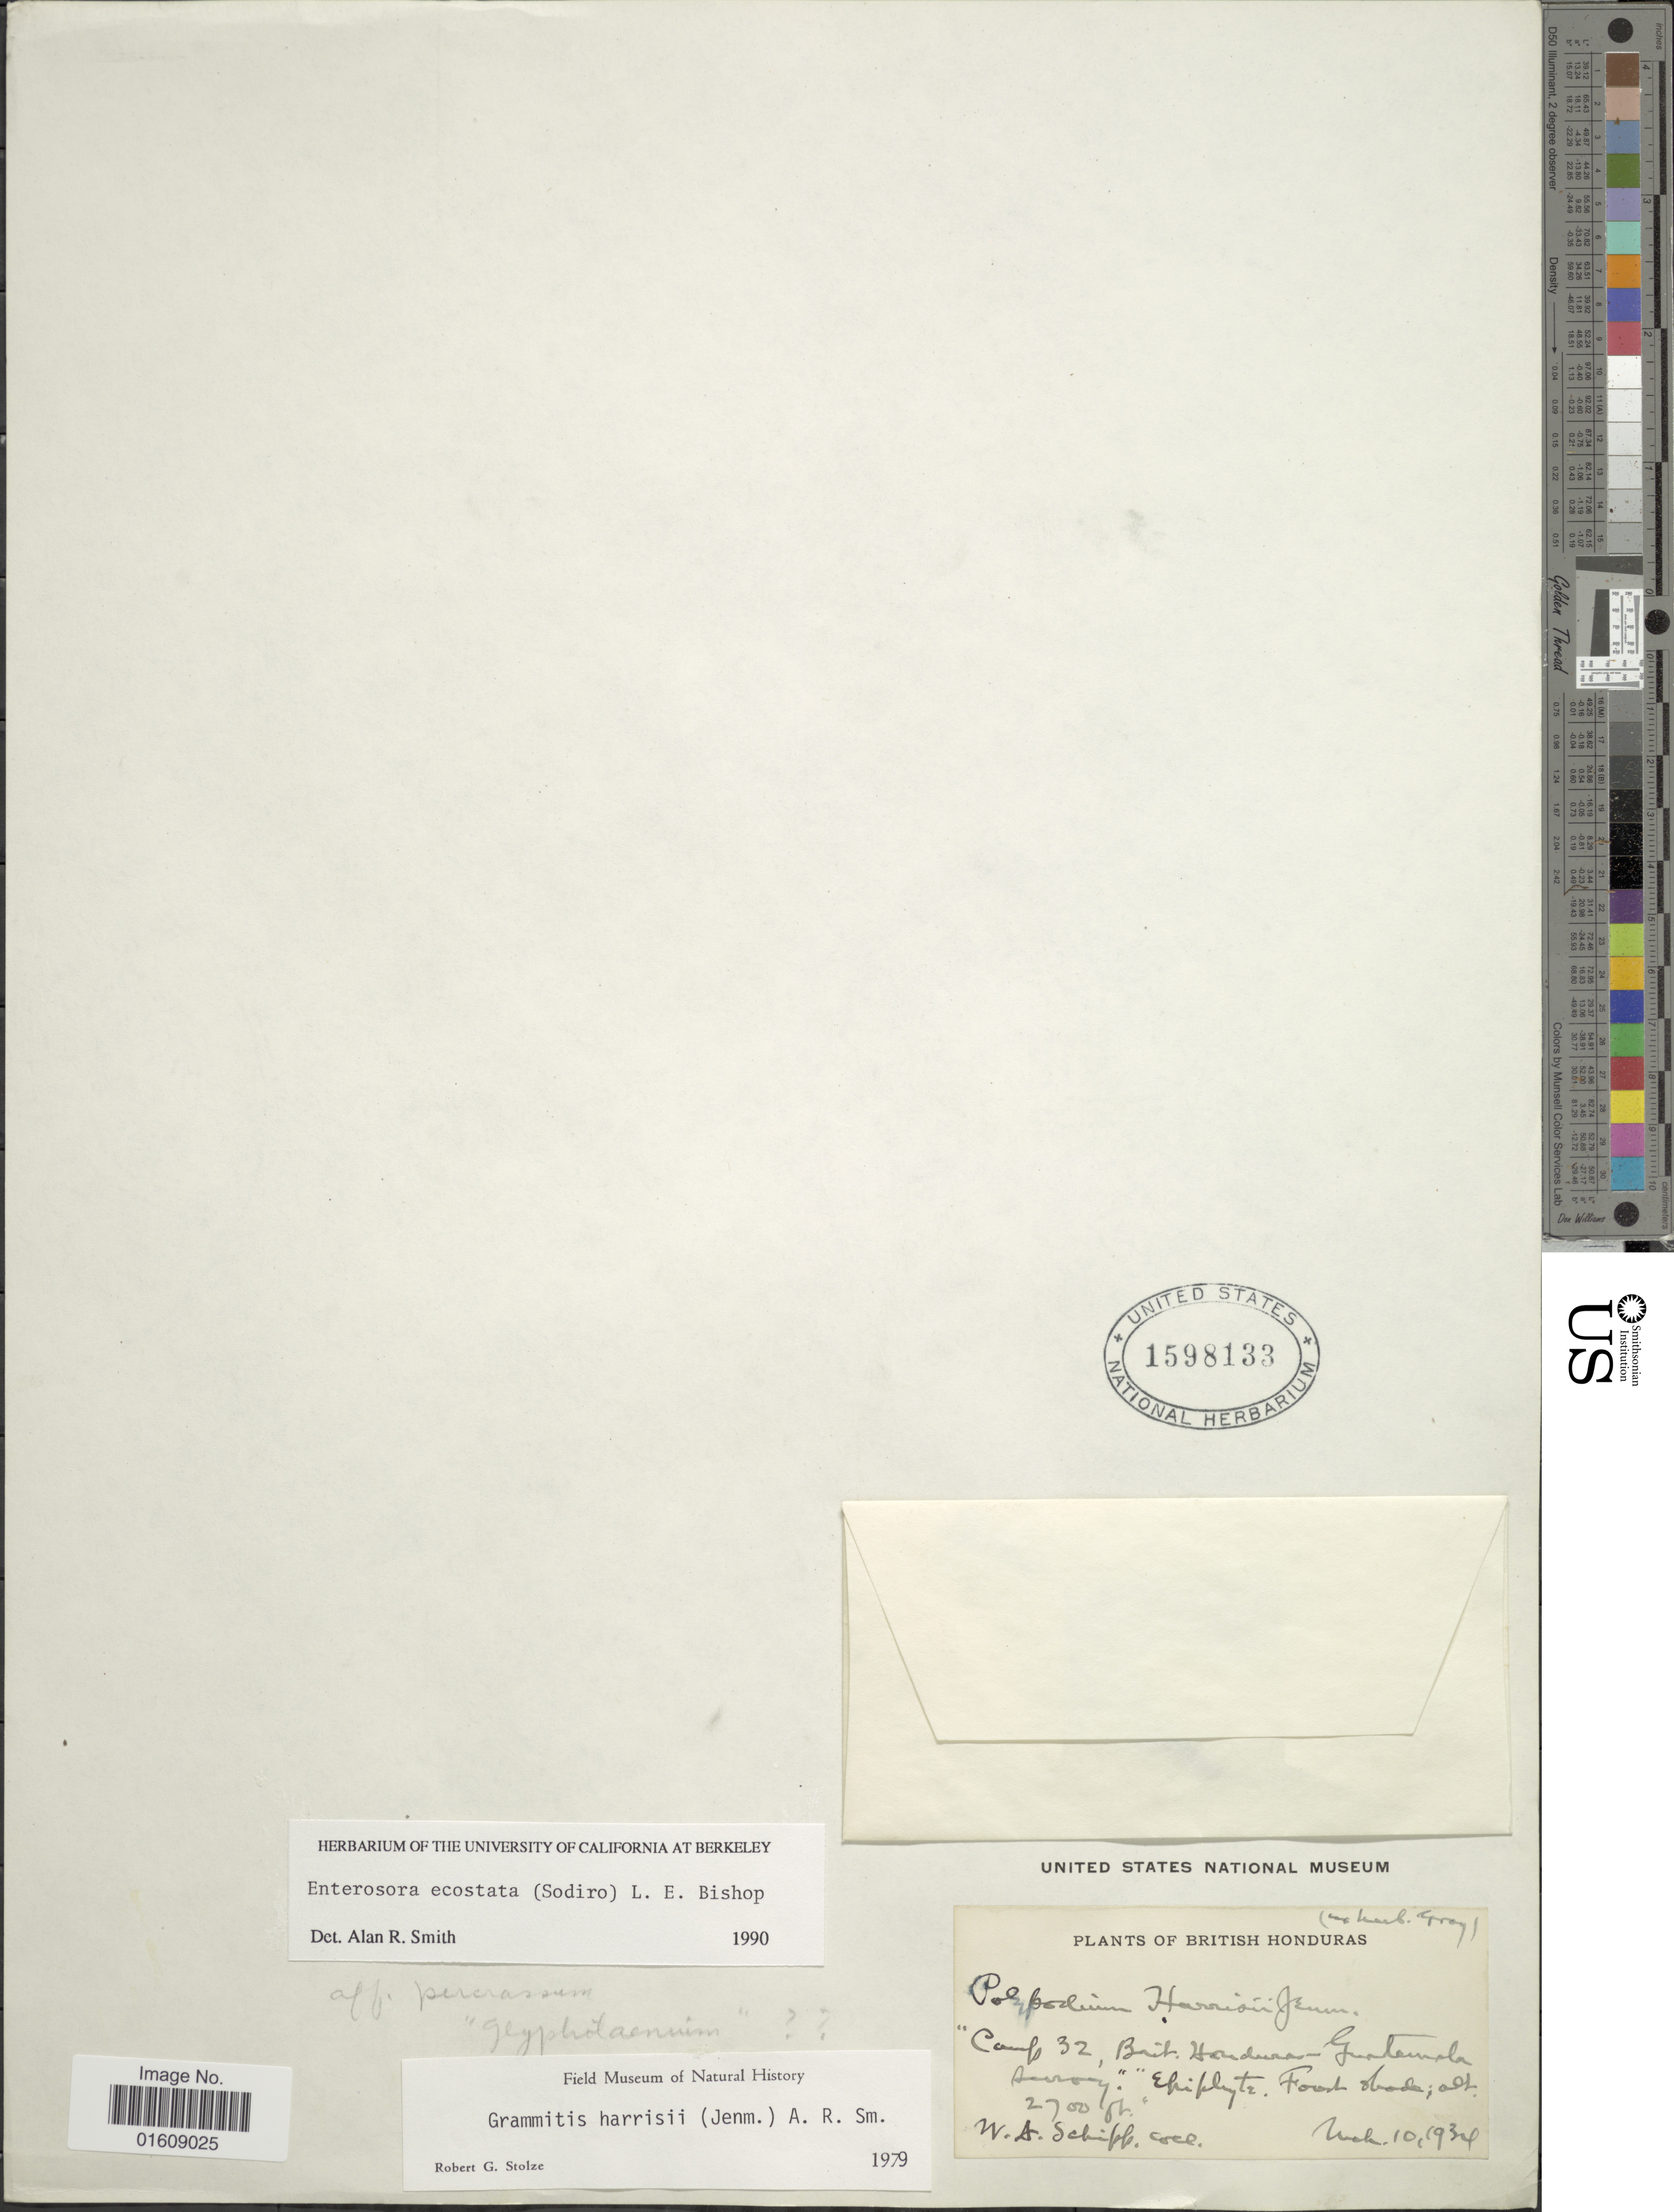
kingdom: Plantae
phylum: Tracheophyta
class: Polypodiopsida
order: Polypodiales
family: Polypodiaceae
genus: Enterosora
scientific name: Enterosora ecostata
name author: (Sodiro) L.E. Bishop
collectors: W. Schipp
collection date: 1934-03-10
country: Belize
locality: British Honduras, Camp 32, Brit. Honduras-Guatemala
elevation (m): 823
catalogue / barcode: US 1598133